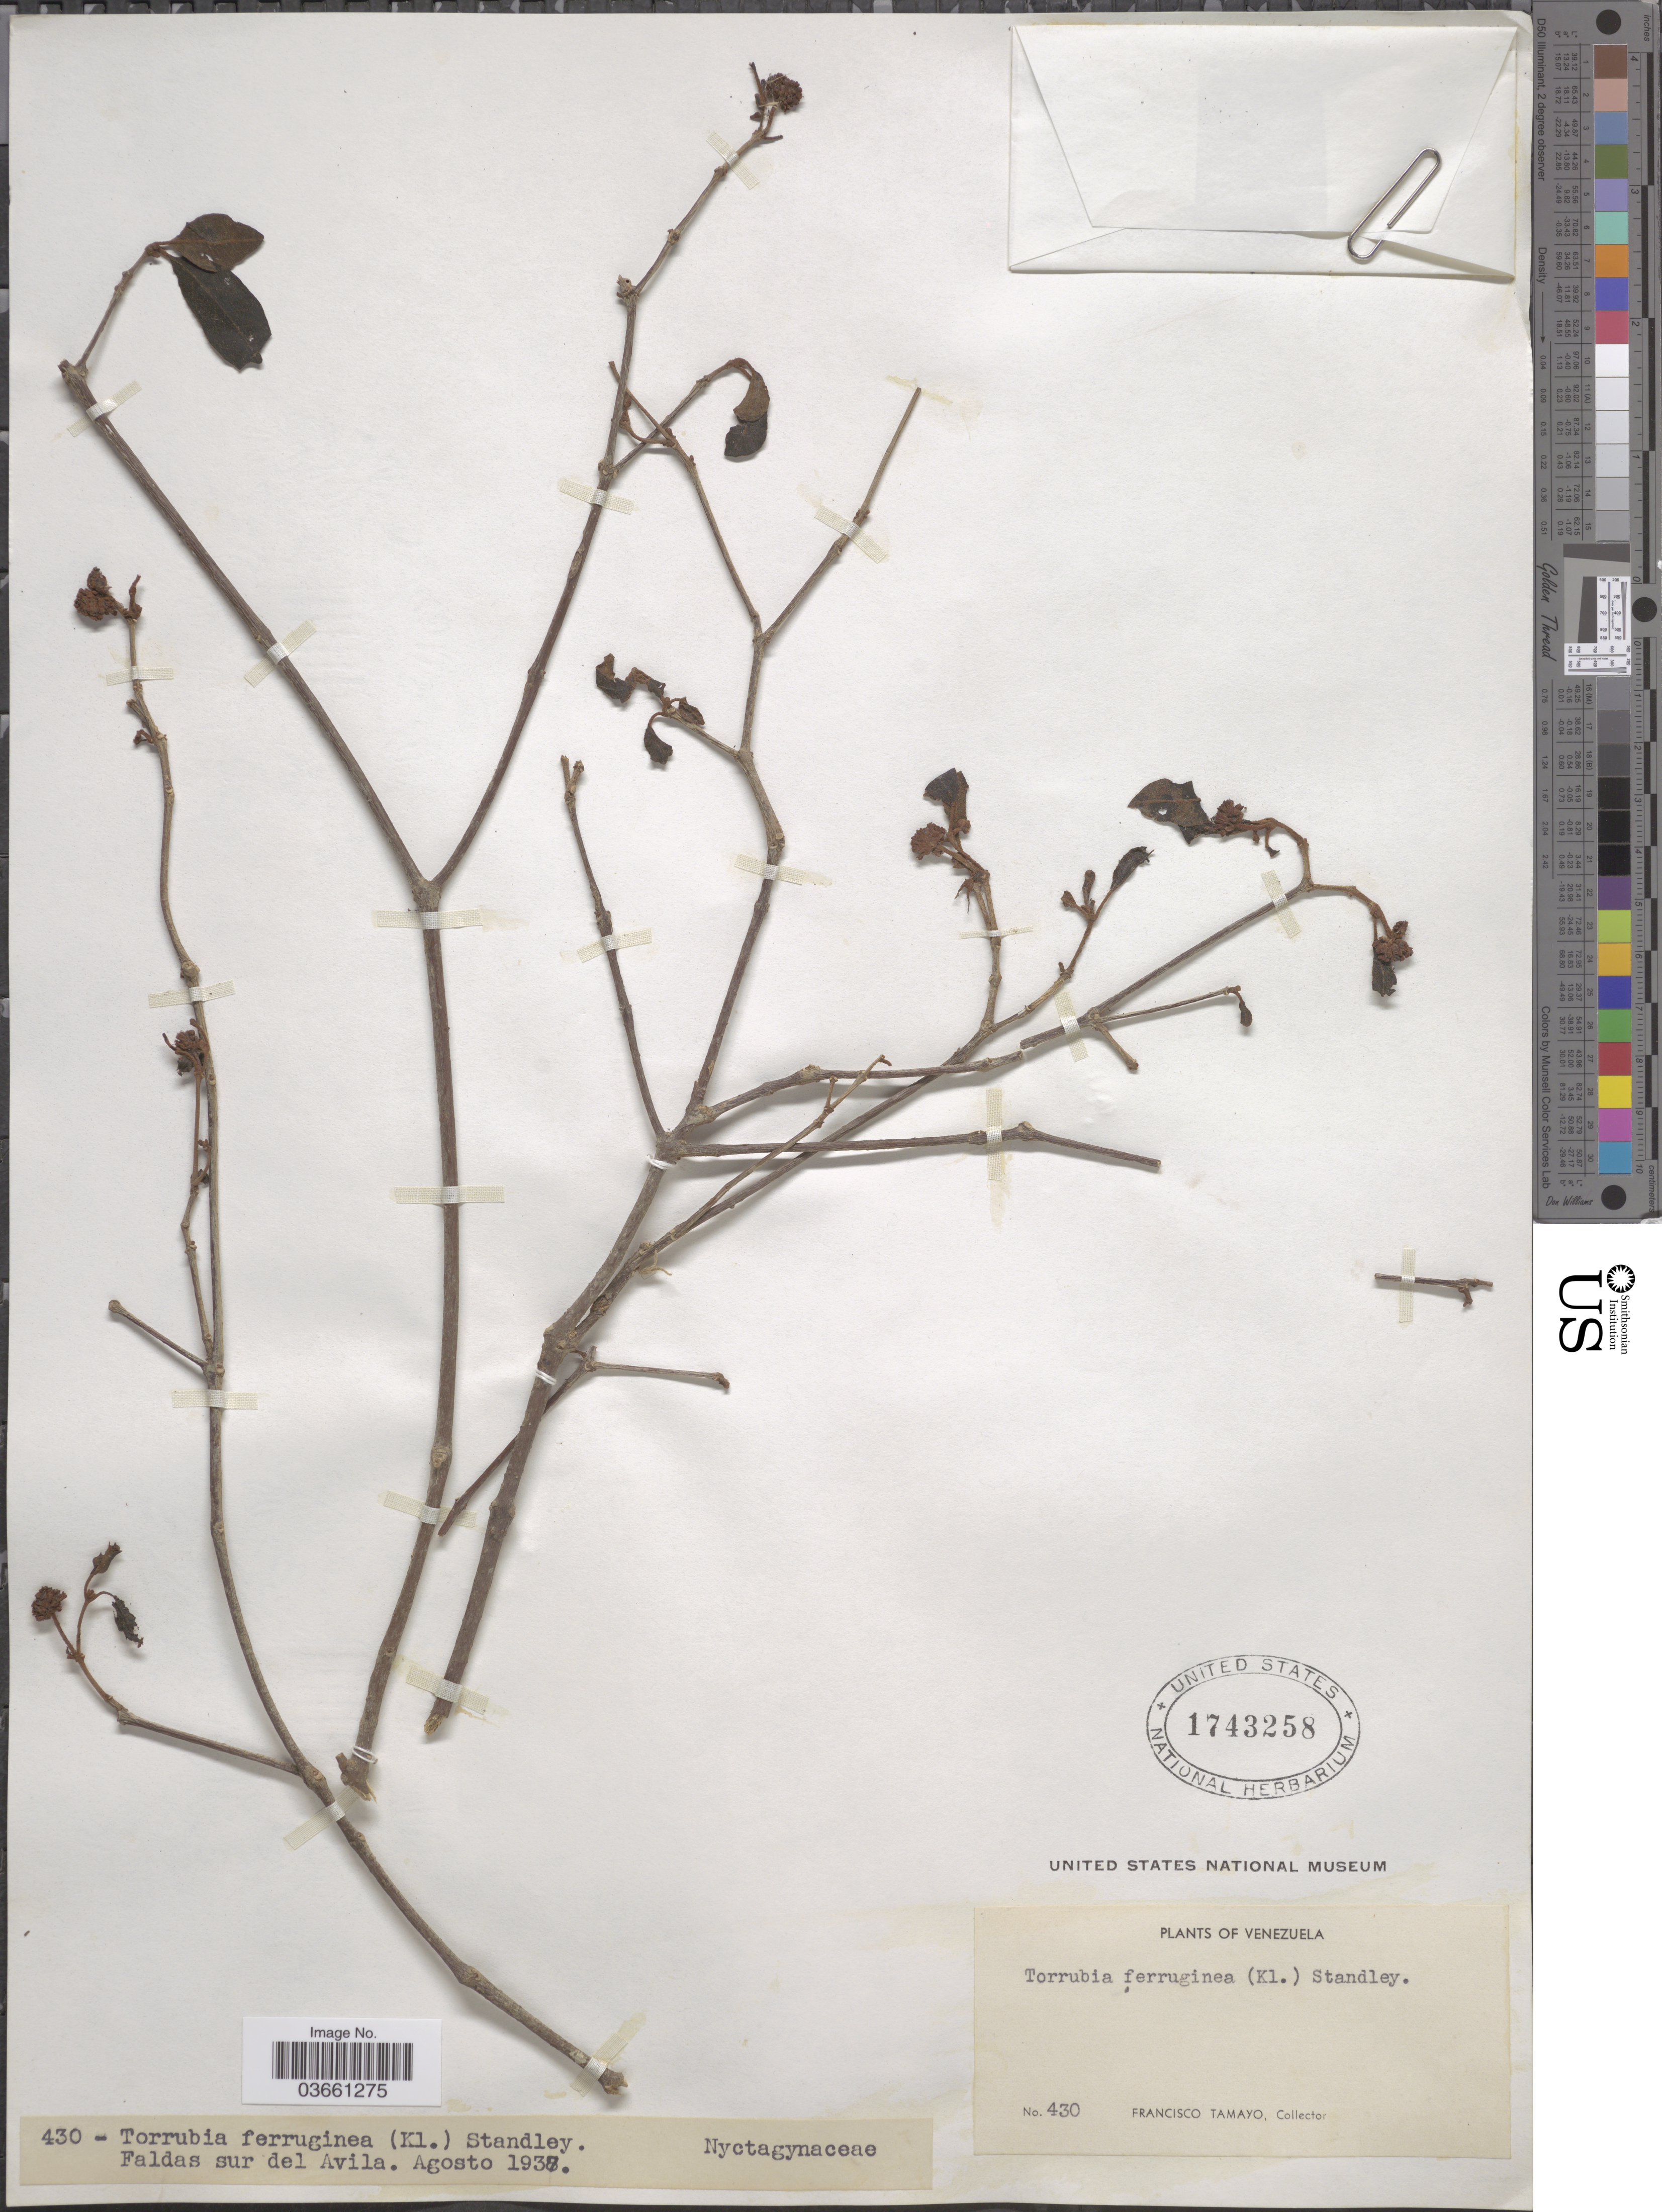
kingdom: Plantae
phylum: Tracheophyta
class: Magnoliopsida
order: Caryophyllales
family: Nyctaginaceae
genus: Guapira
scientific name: Guapira ferruginea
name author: (Klotzsch ex Choisy) Lundell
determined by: Strong, Mark T., (BOT), Smithsonian Institution - National Museum of Natural History (UNITED STATES)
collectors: F. Tamayo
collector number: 430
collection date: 1937-08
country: Venezuela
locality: Faldas sur del Avila.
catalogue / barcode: US 1743258